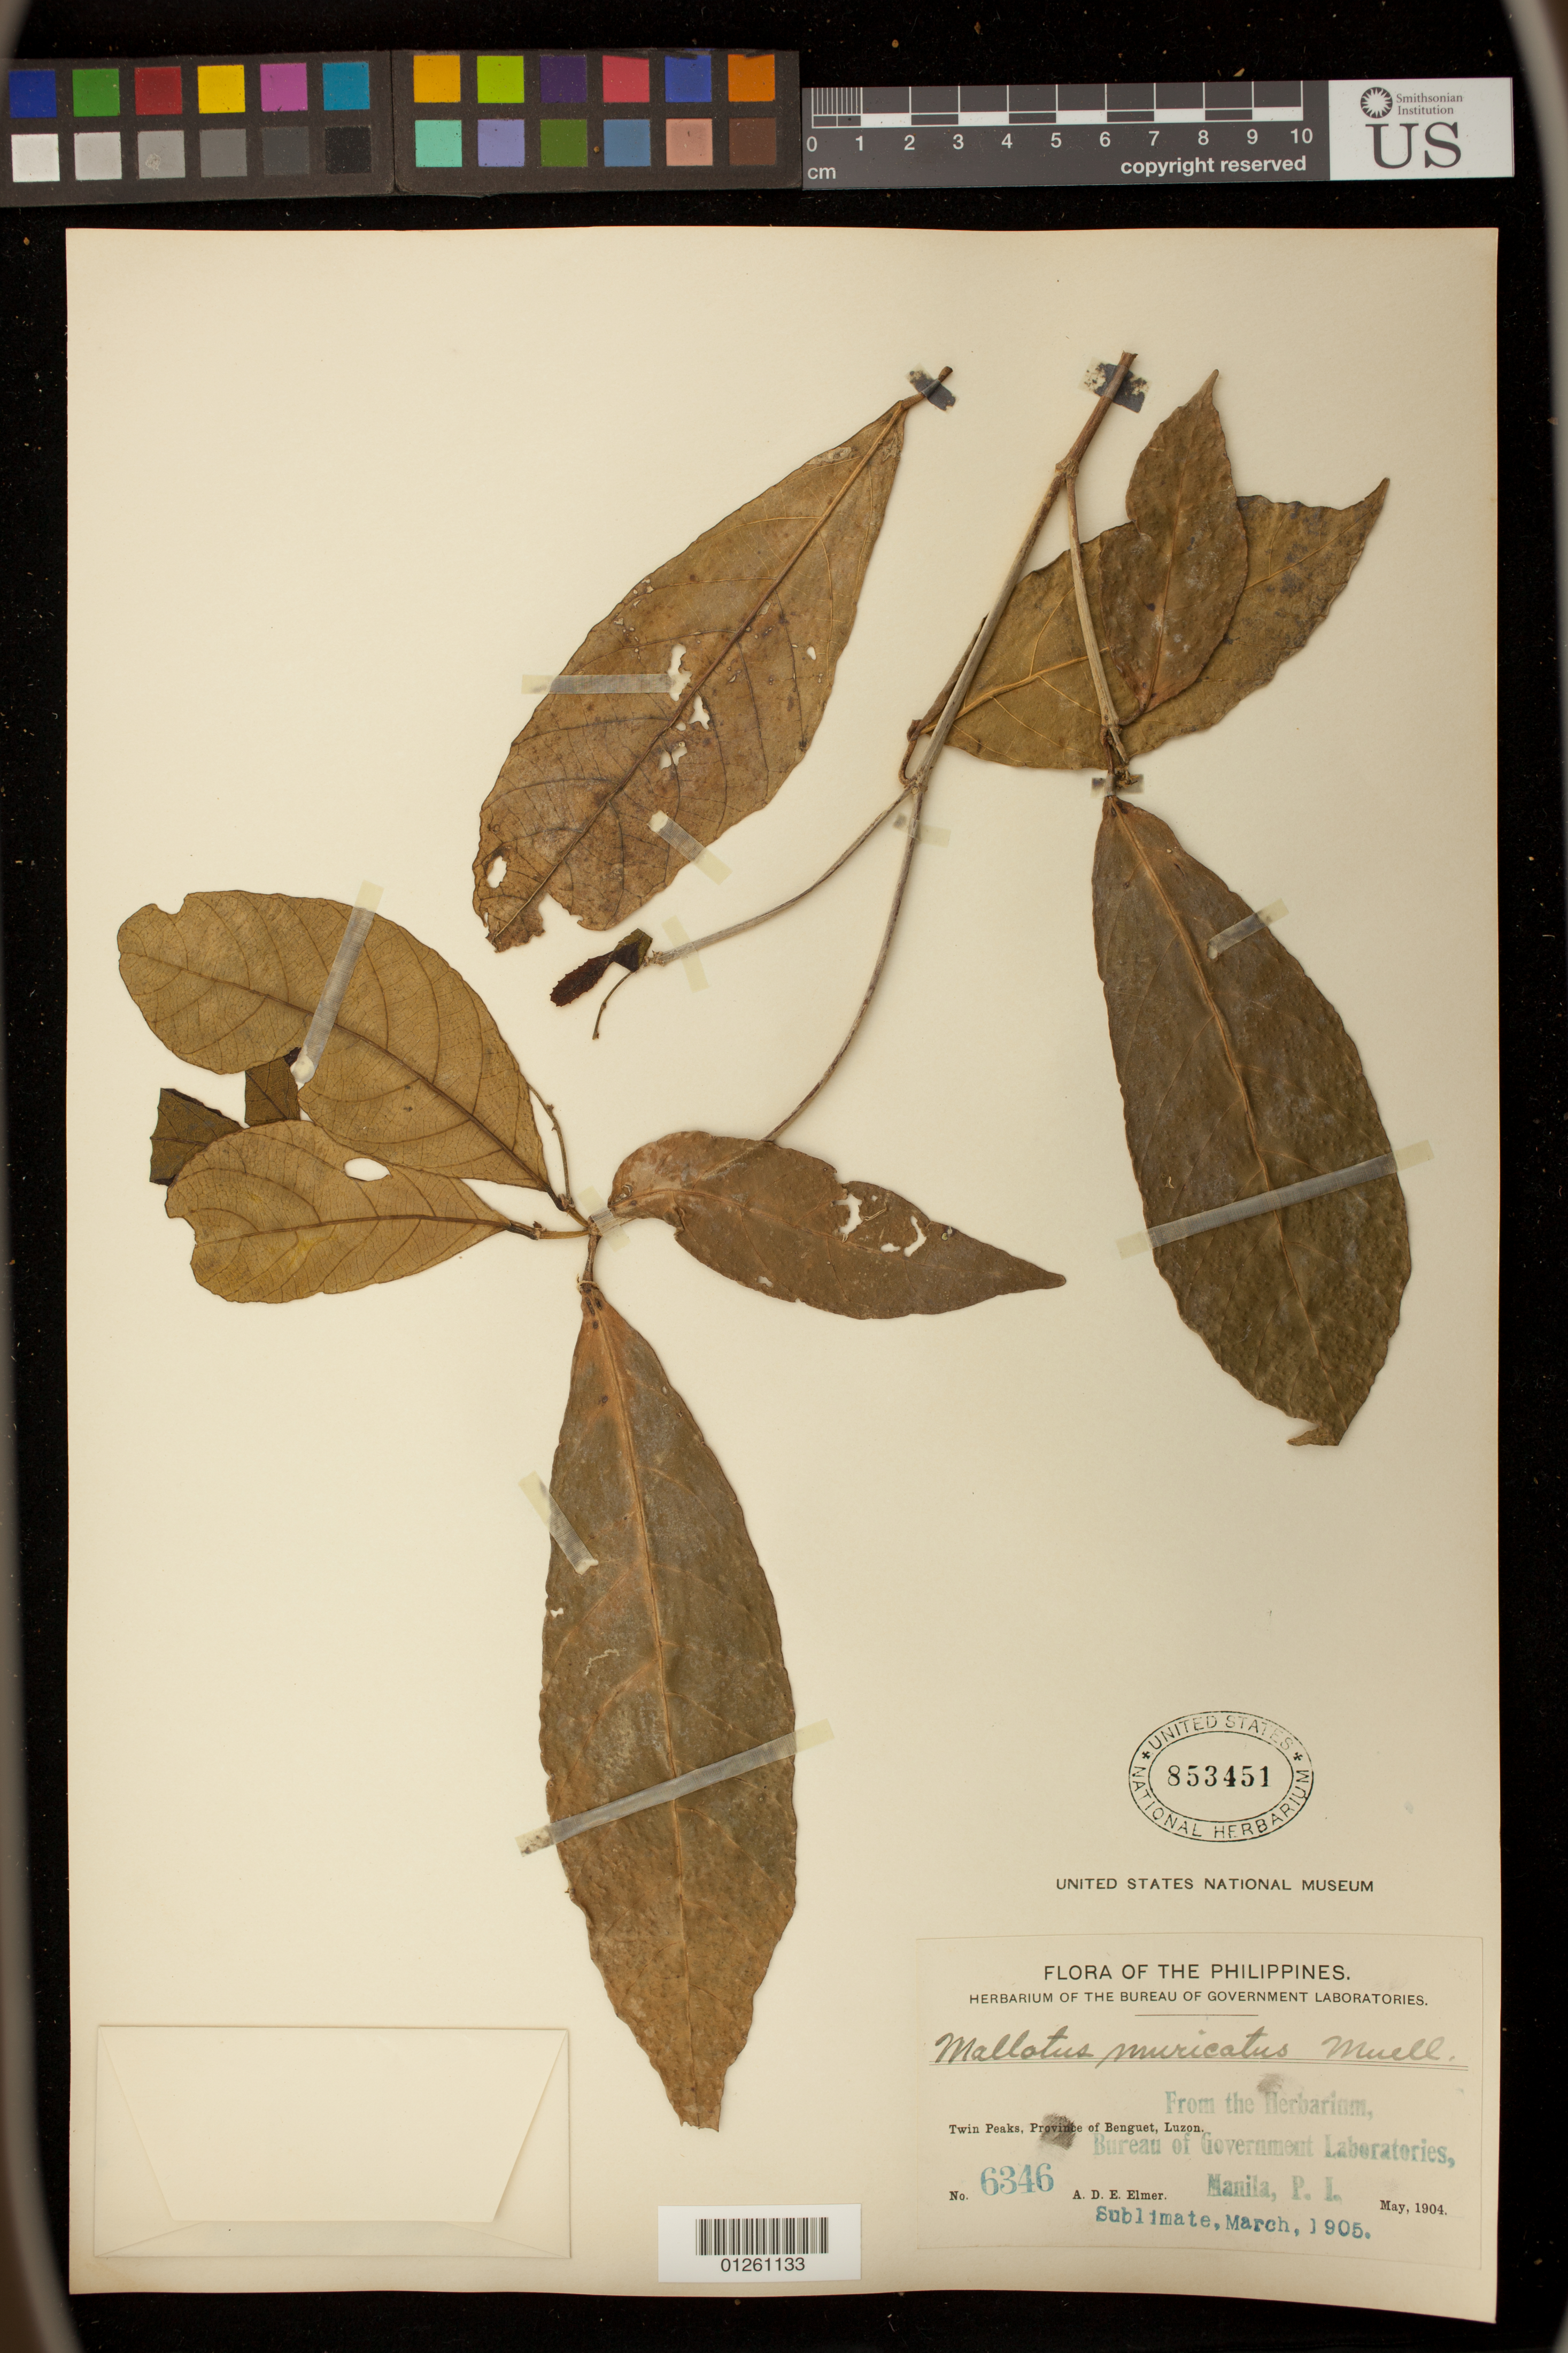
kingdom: Plantae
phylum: Tracheophyta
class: Magnoliopsida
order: Malpighiales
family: Euphorbiaceae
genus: Mallotus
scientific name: Mallotus resinosus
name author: (Blanco) Merr.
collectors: A. D. E. Elmer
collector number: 6346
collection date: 1904-05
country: Philippines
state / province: Cordillera (Administrative Region)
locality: Twin Peaks, Province of Benguet, Luzon.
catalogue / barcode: US 853451